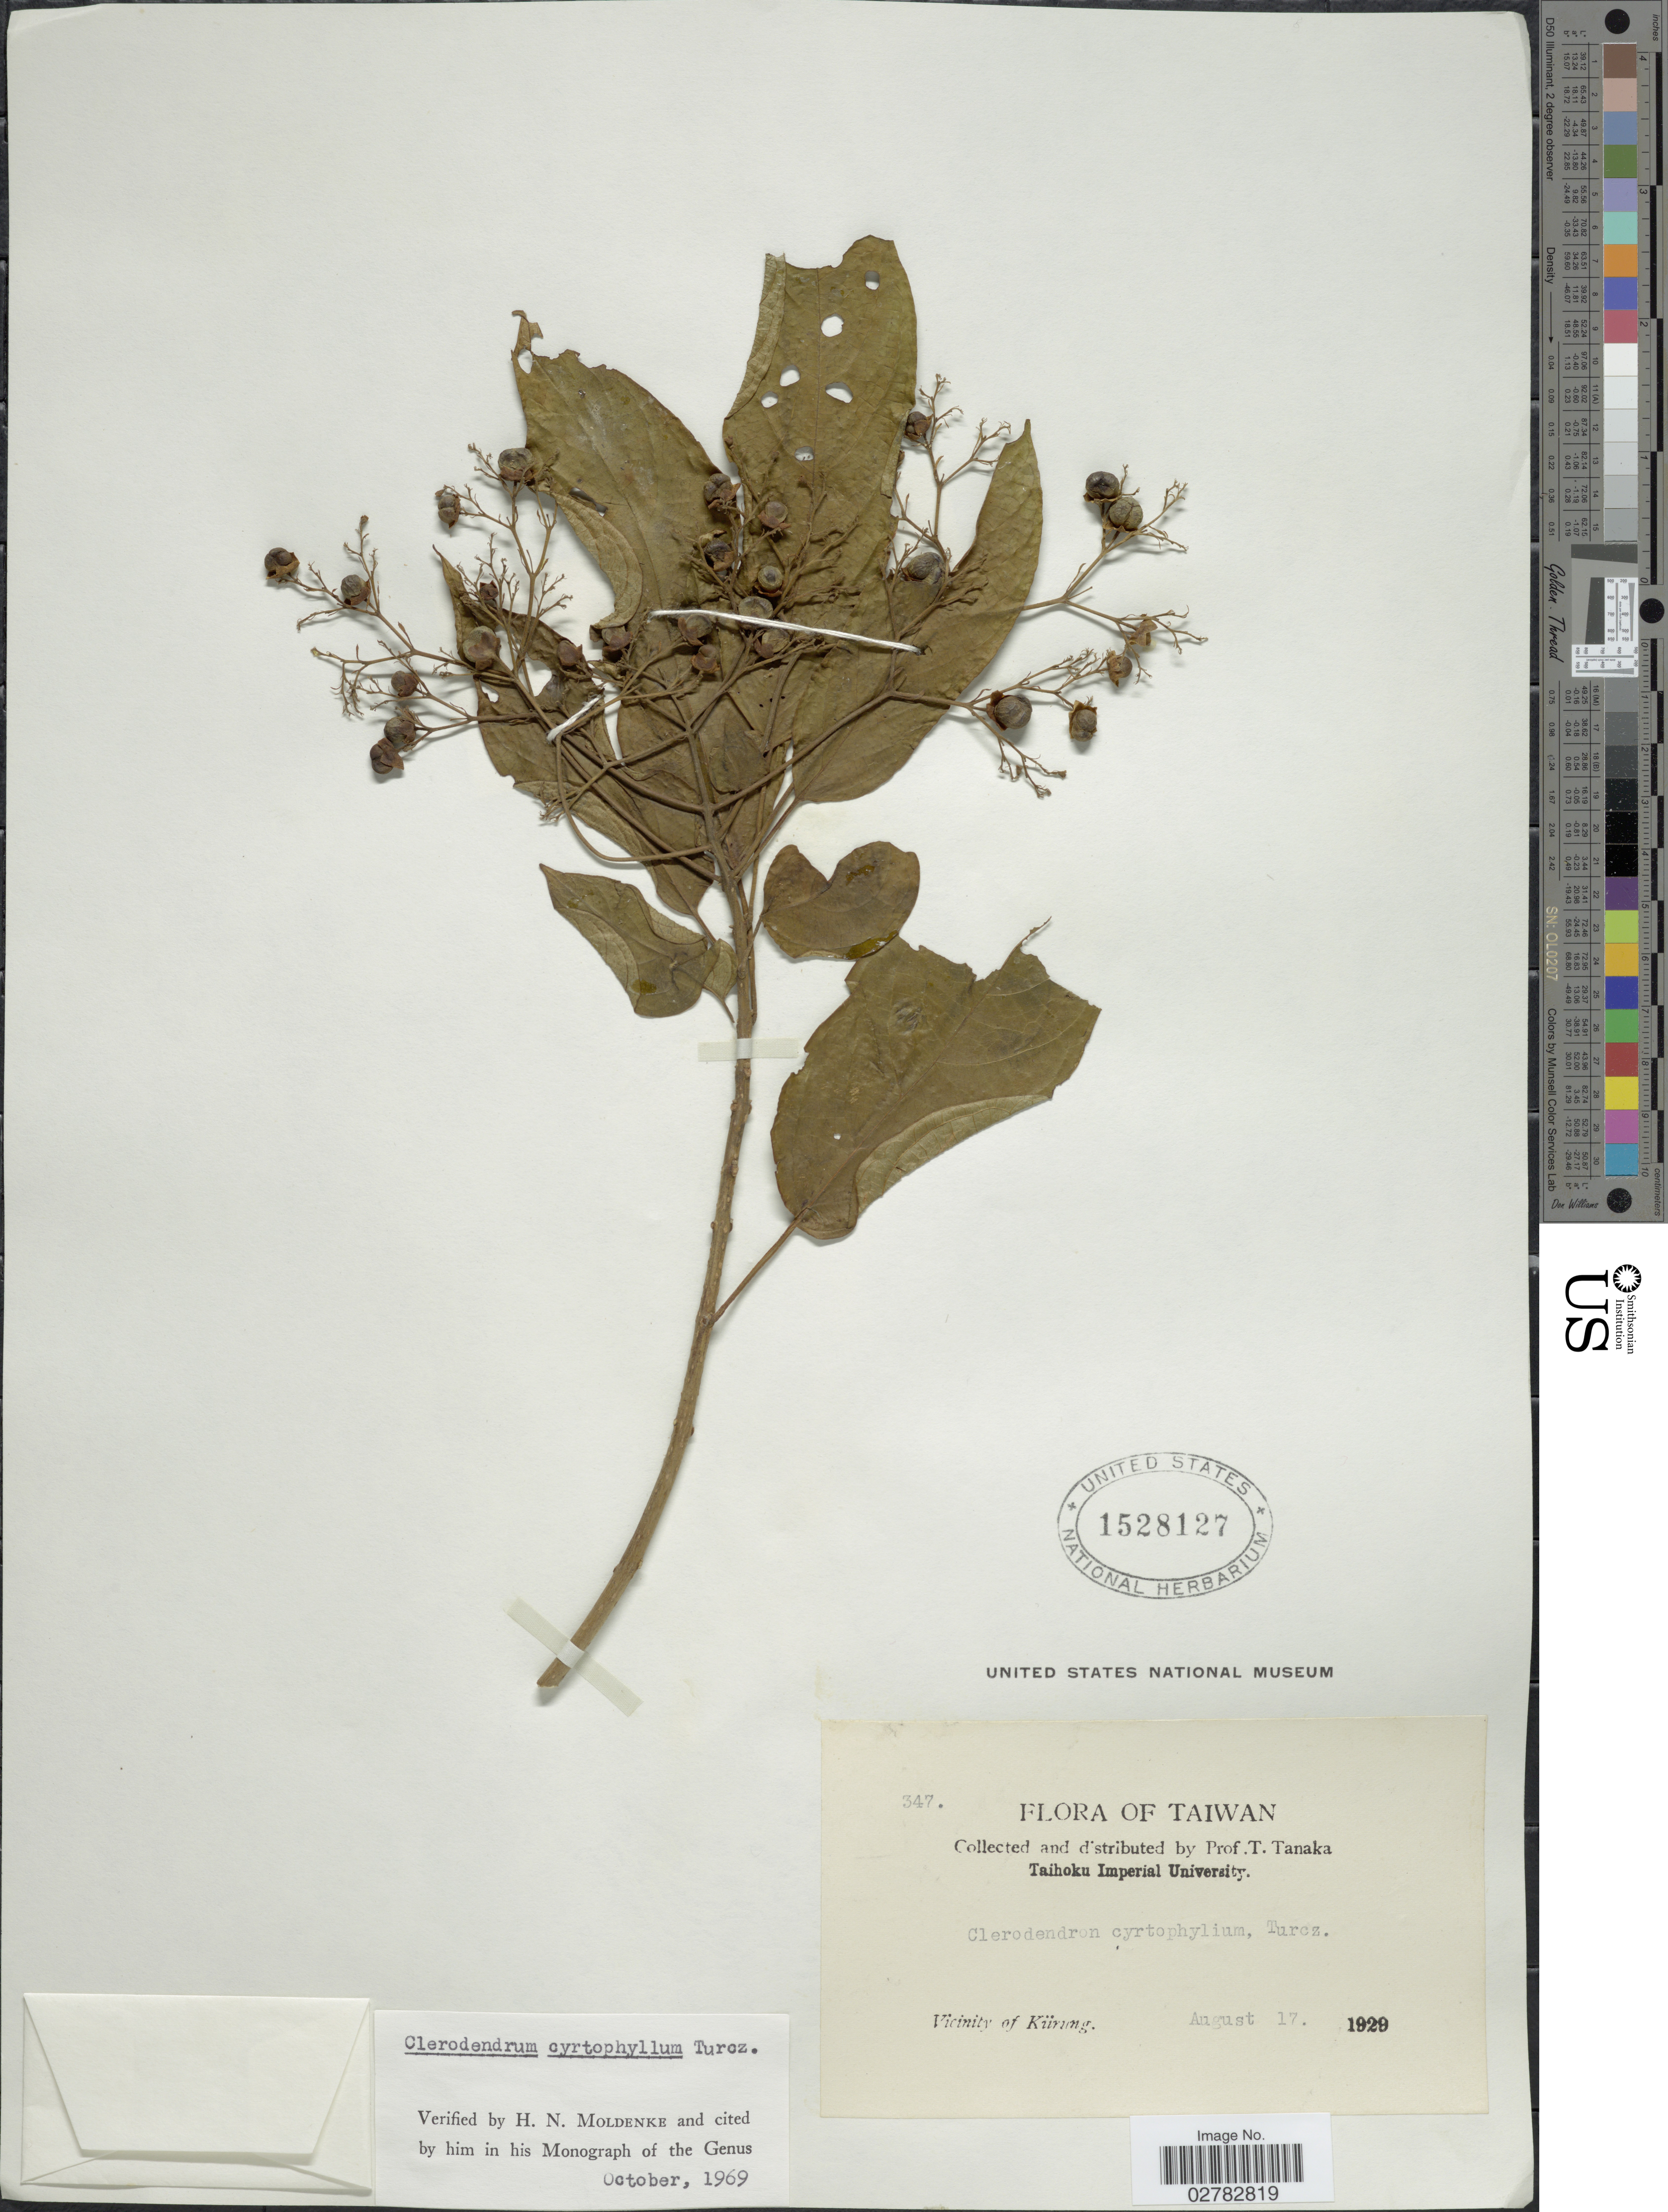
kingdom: Plantae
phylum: Tracheophyta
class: Magnoliopsida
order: Lamiales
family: Lamiaceae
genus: Clerodendrum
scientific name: Clerodendrum cyrtophyllum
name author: Turcz.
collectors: T. Tanaka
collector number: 347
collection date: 1929-08-17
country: Taiwan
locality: Vicinity of Kürung.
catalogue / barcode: US 1528127